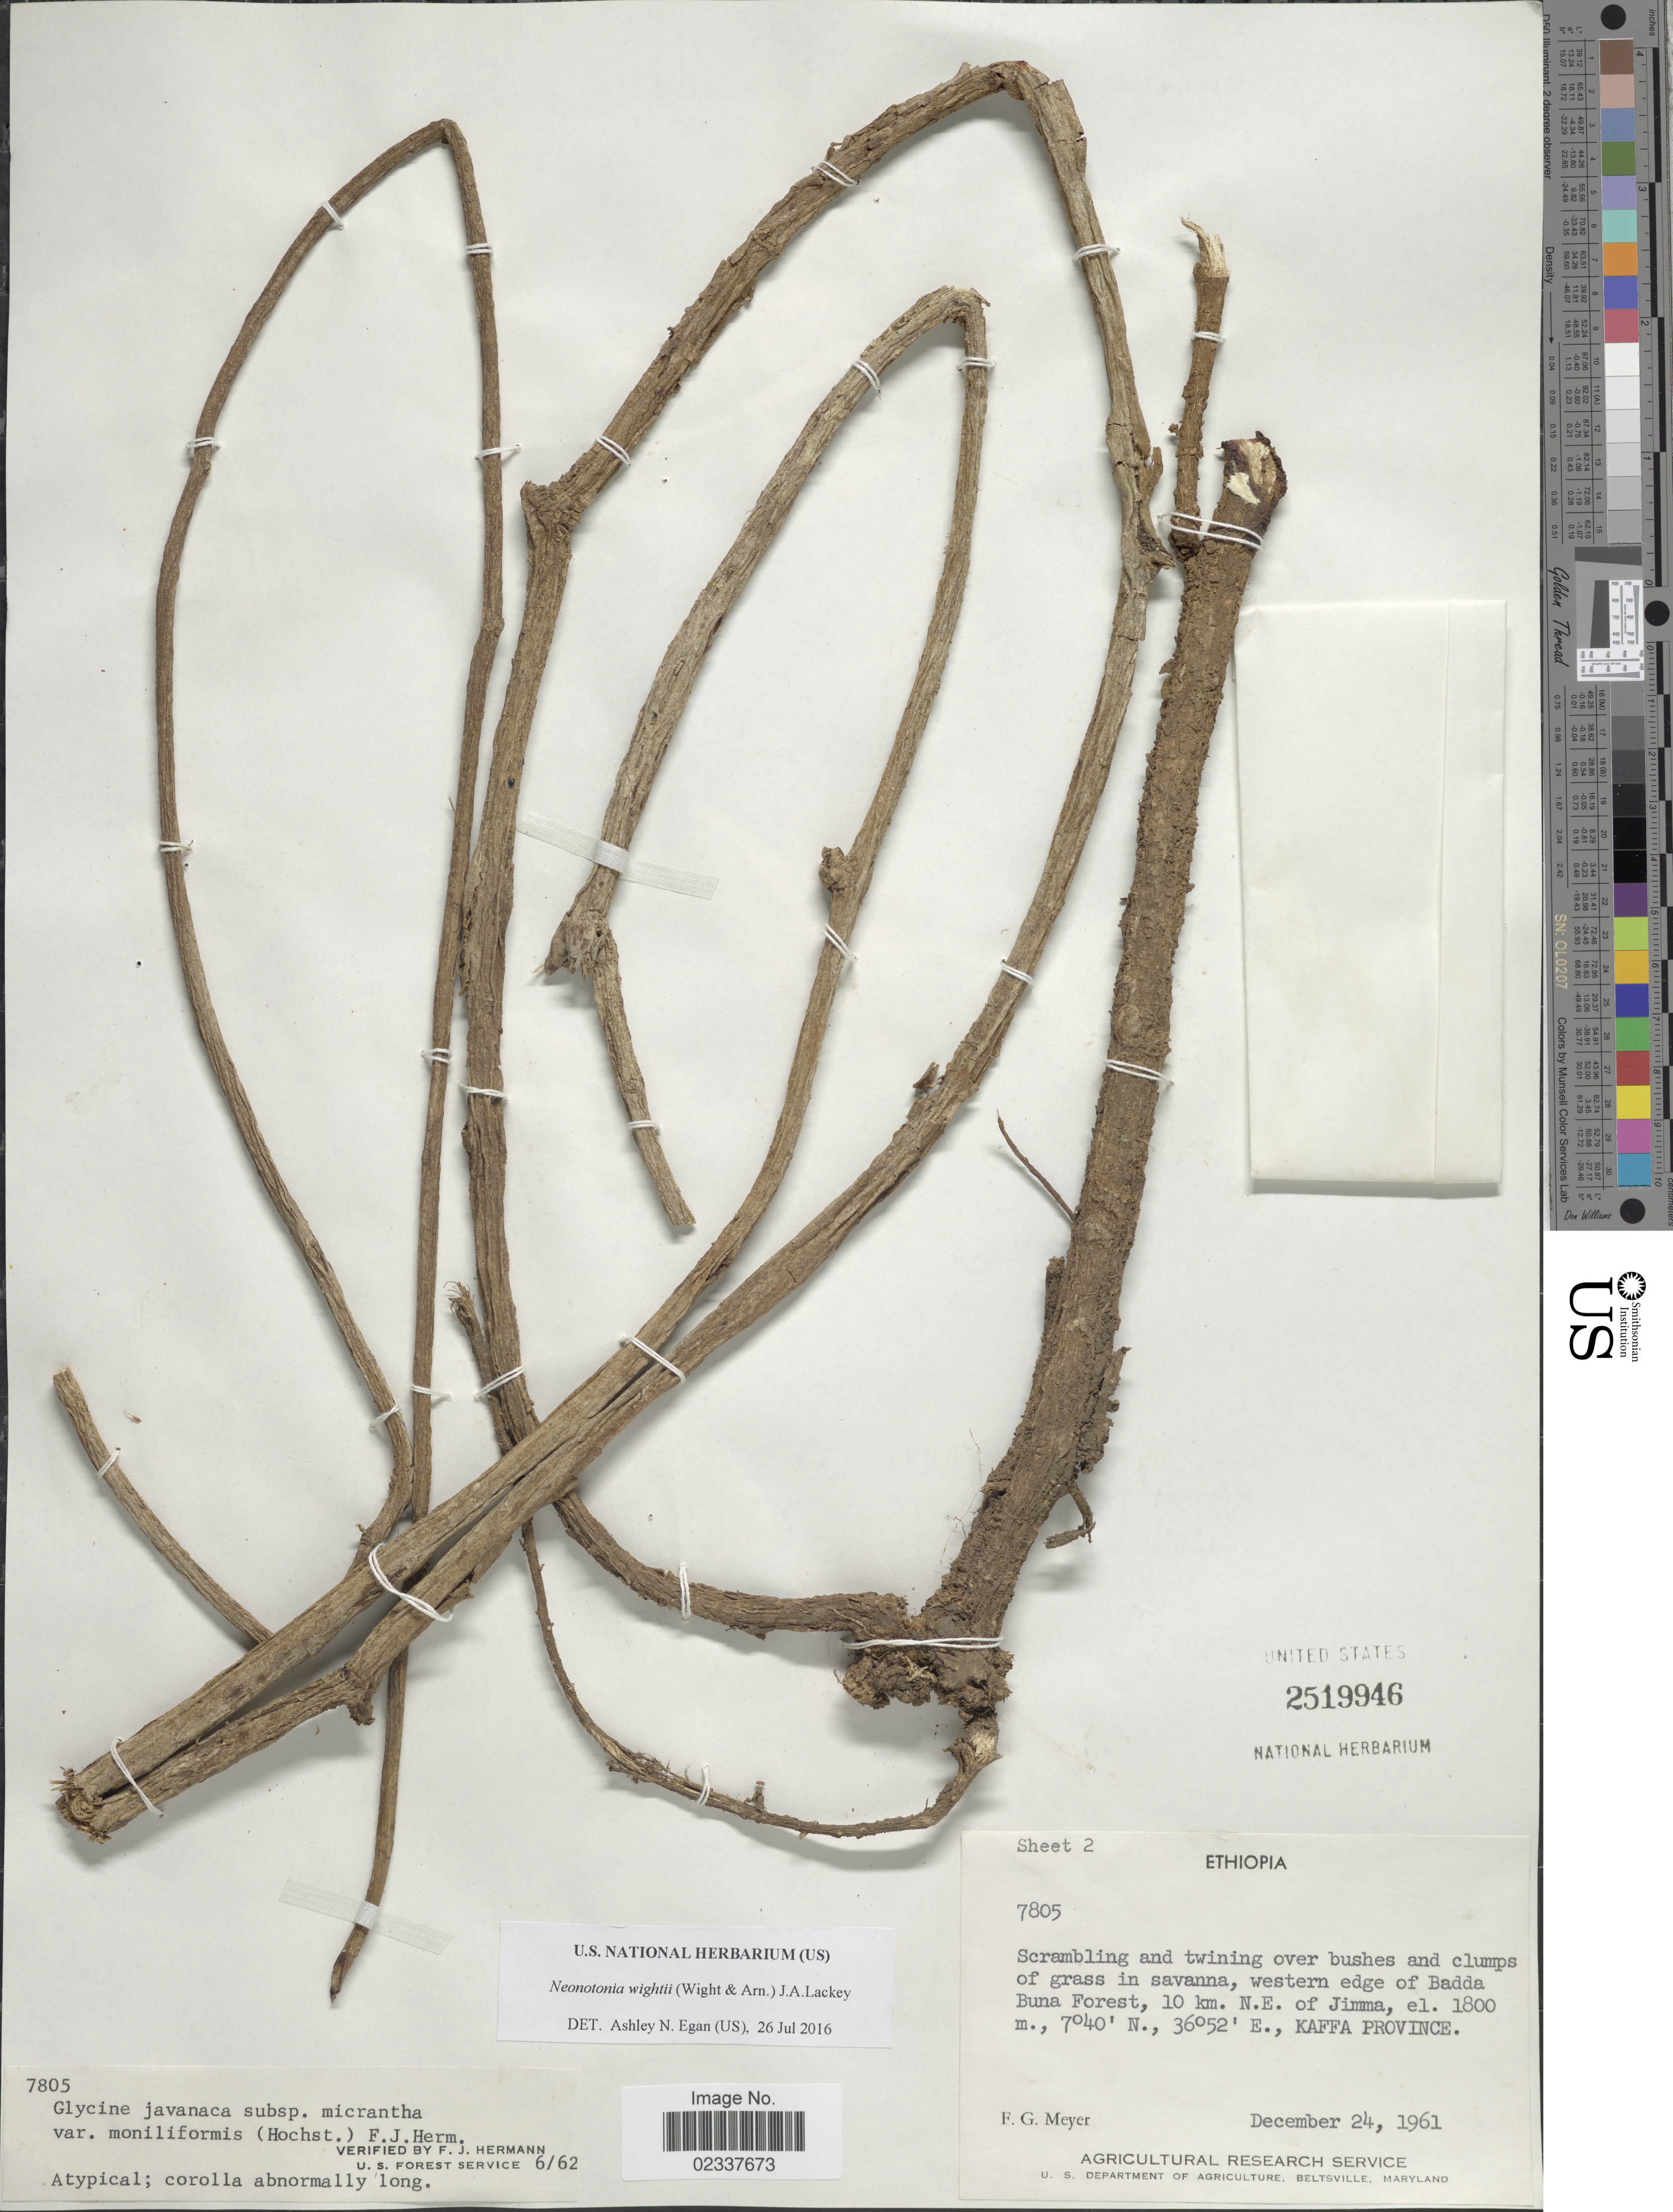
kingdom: Plantae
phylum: Tracheophyta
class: Magnoliopsida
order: Fabales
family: Fabaceae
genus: Neonotonia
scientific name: Neonotonia wightii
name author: (Arn.) J.A. Lackey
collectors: F. G. Meyer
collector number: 7805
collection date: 1961-12-24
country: Ethiopia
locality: Western edge of Badda Buna Forest, 10 km N.E. of Jimma, Kaffa Province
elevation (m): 1800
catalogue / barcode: US 2519946